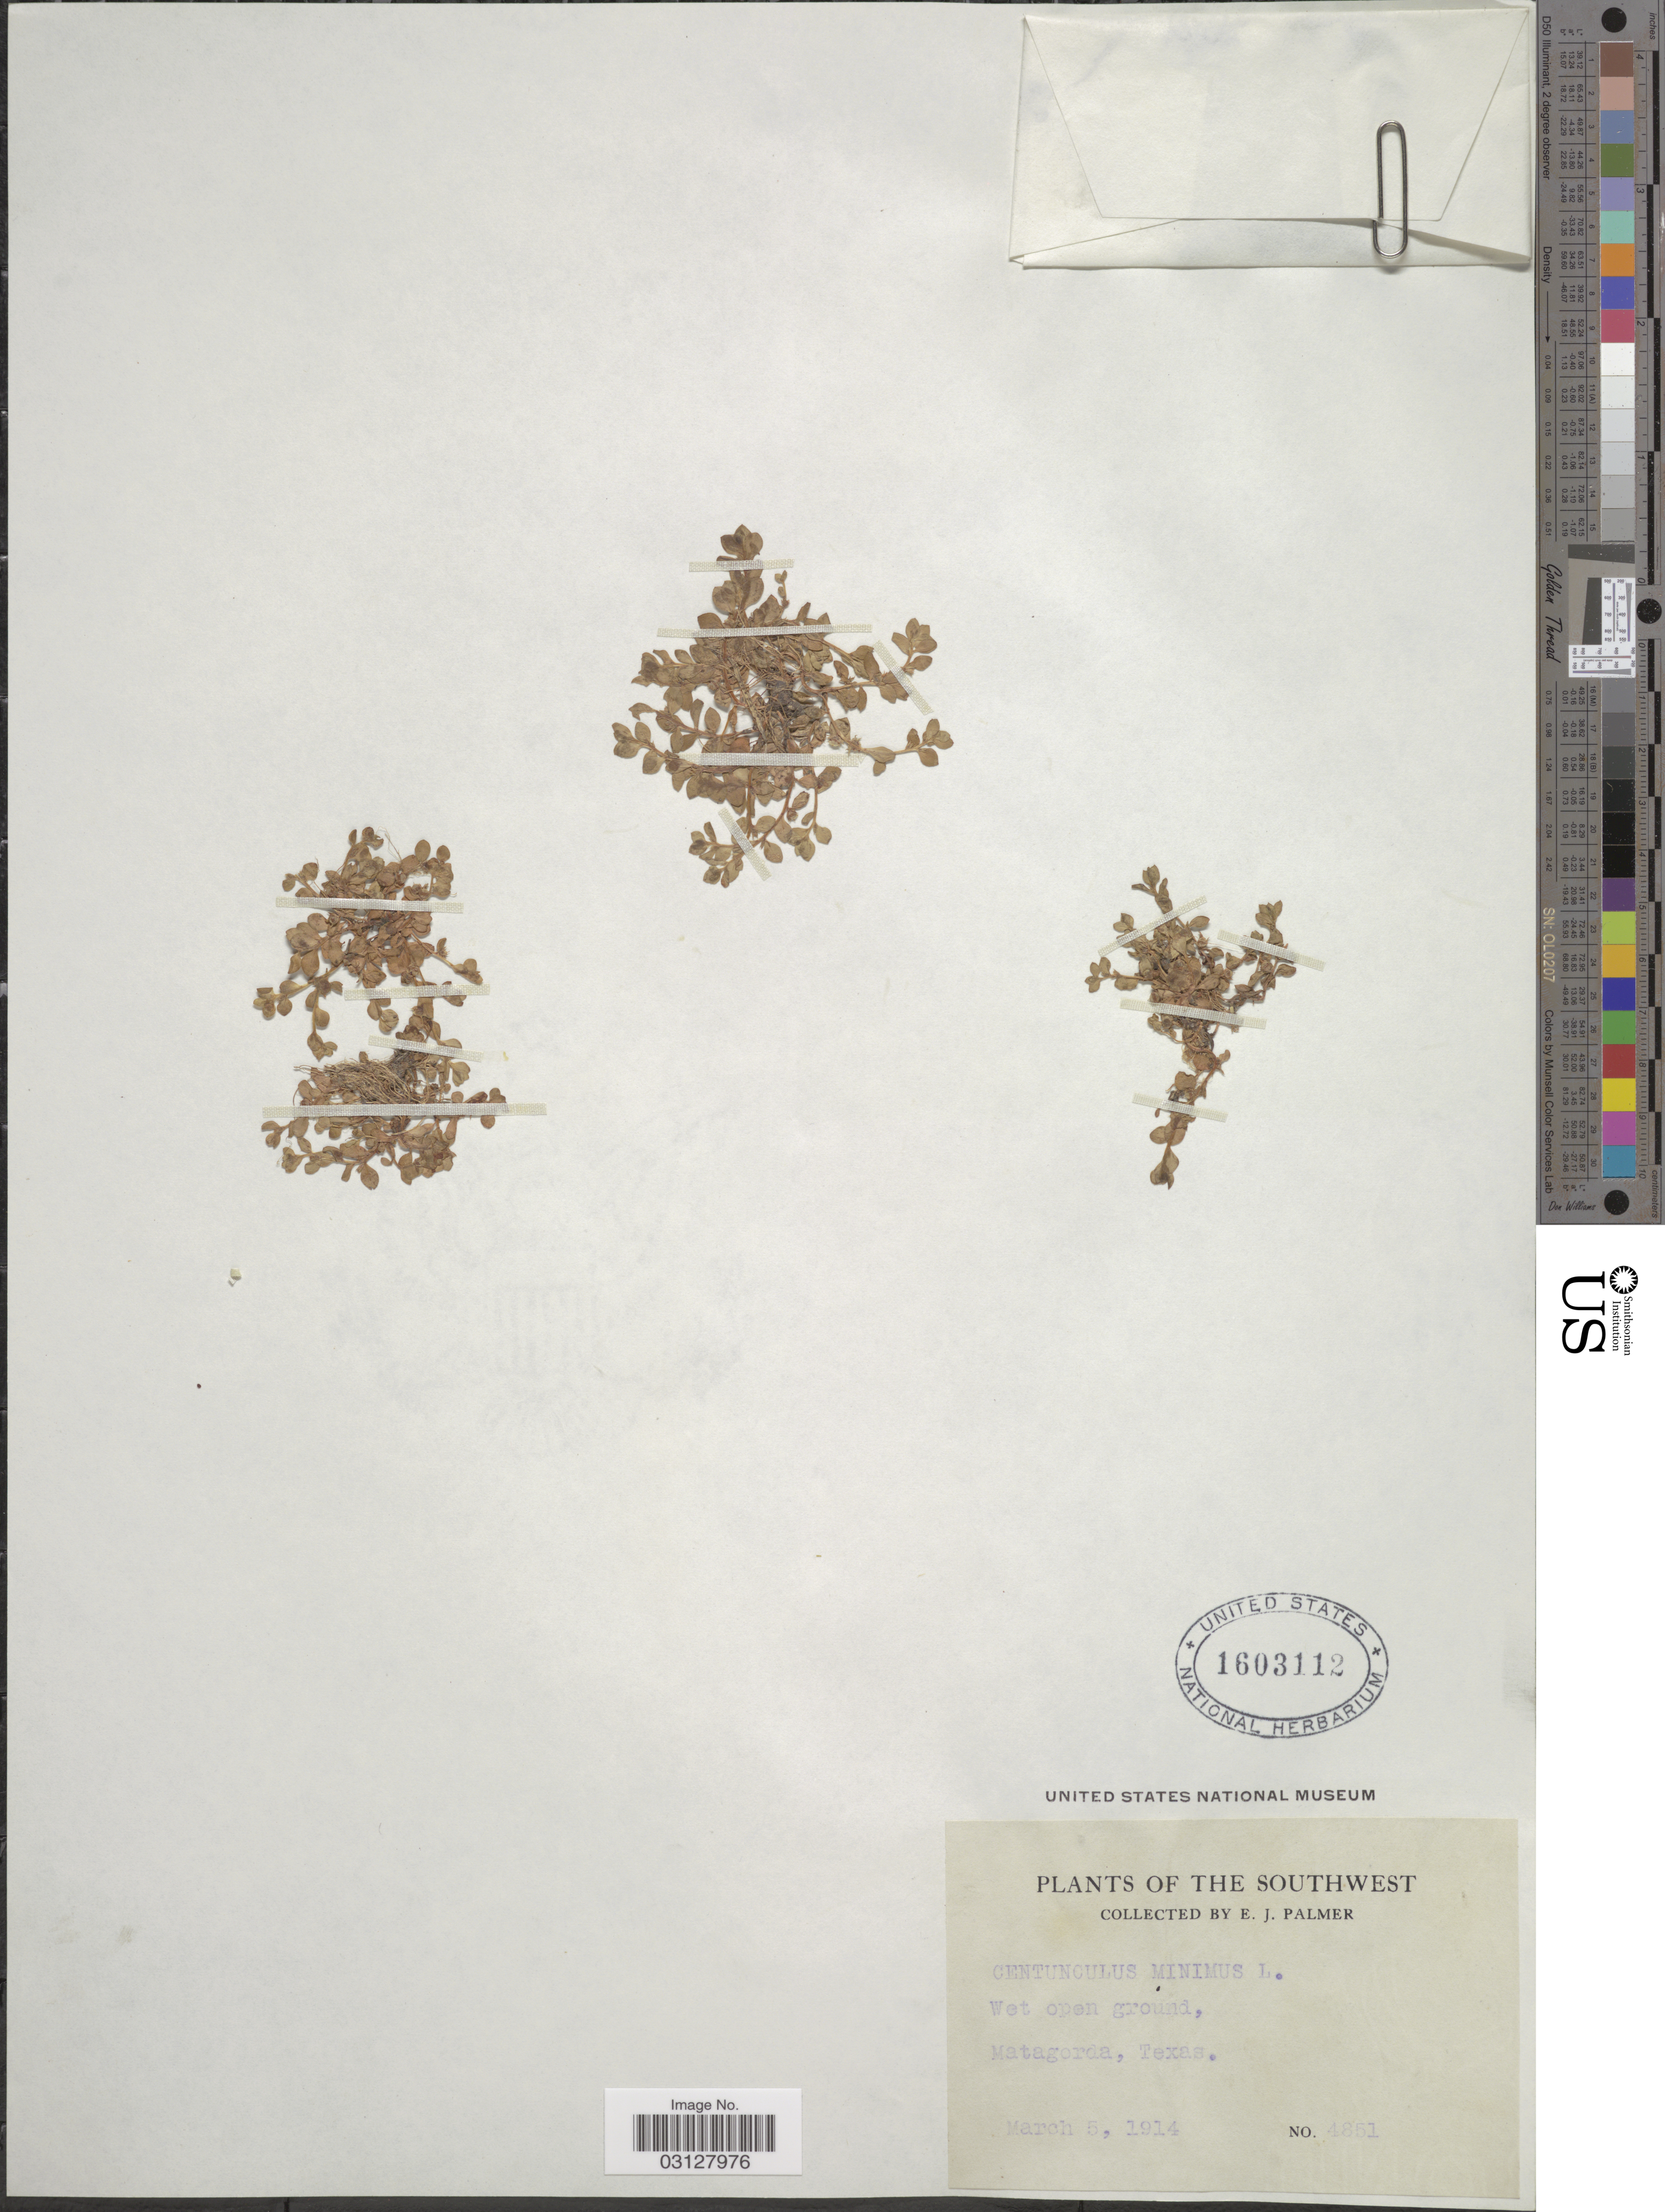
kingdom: Plantae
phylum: Tracheophyta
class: Magnoliopsida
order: Ericales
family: Primulaceae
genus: Centunculus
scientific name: Centunculus minimus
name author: L.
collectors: E. J. Palmer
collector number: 4851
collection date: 1914-03-05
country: United States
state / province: Texas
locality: The Southwest. Matagorda.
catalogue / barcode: US 1603112